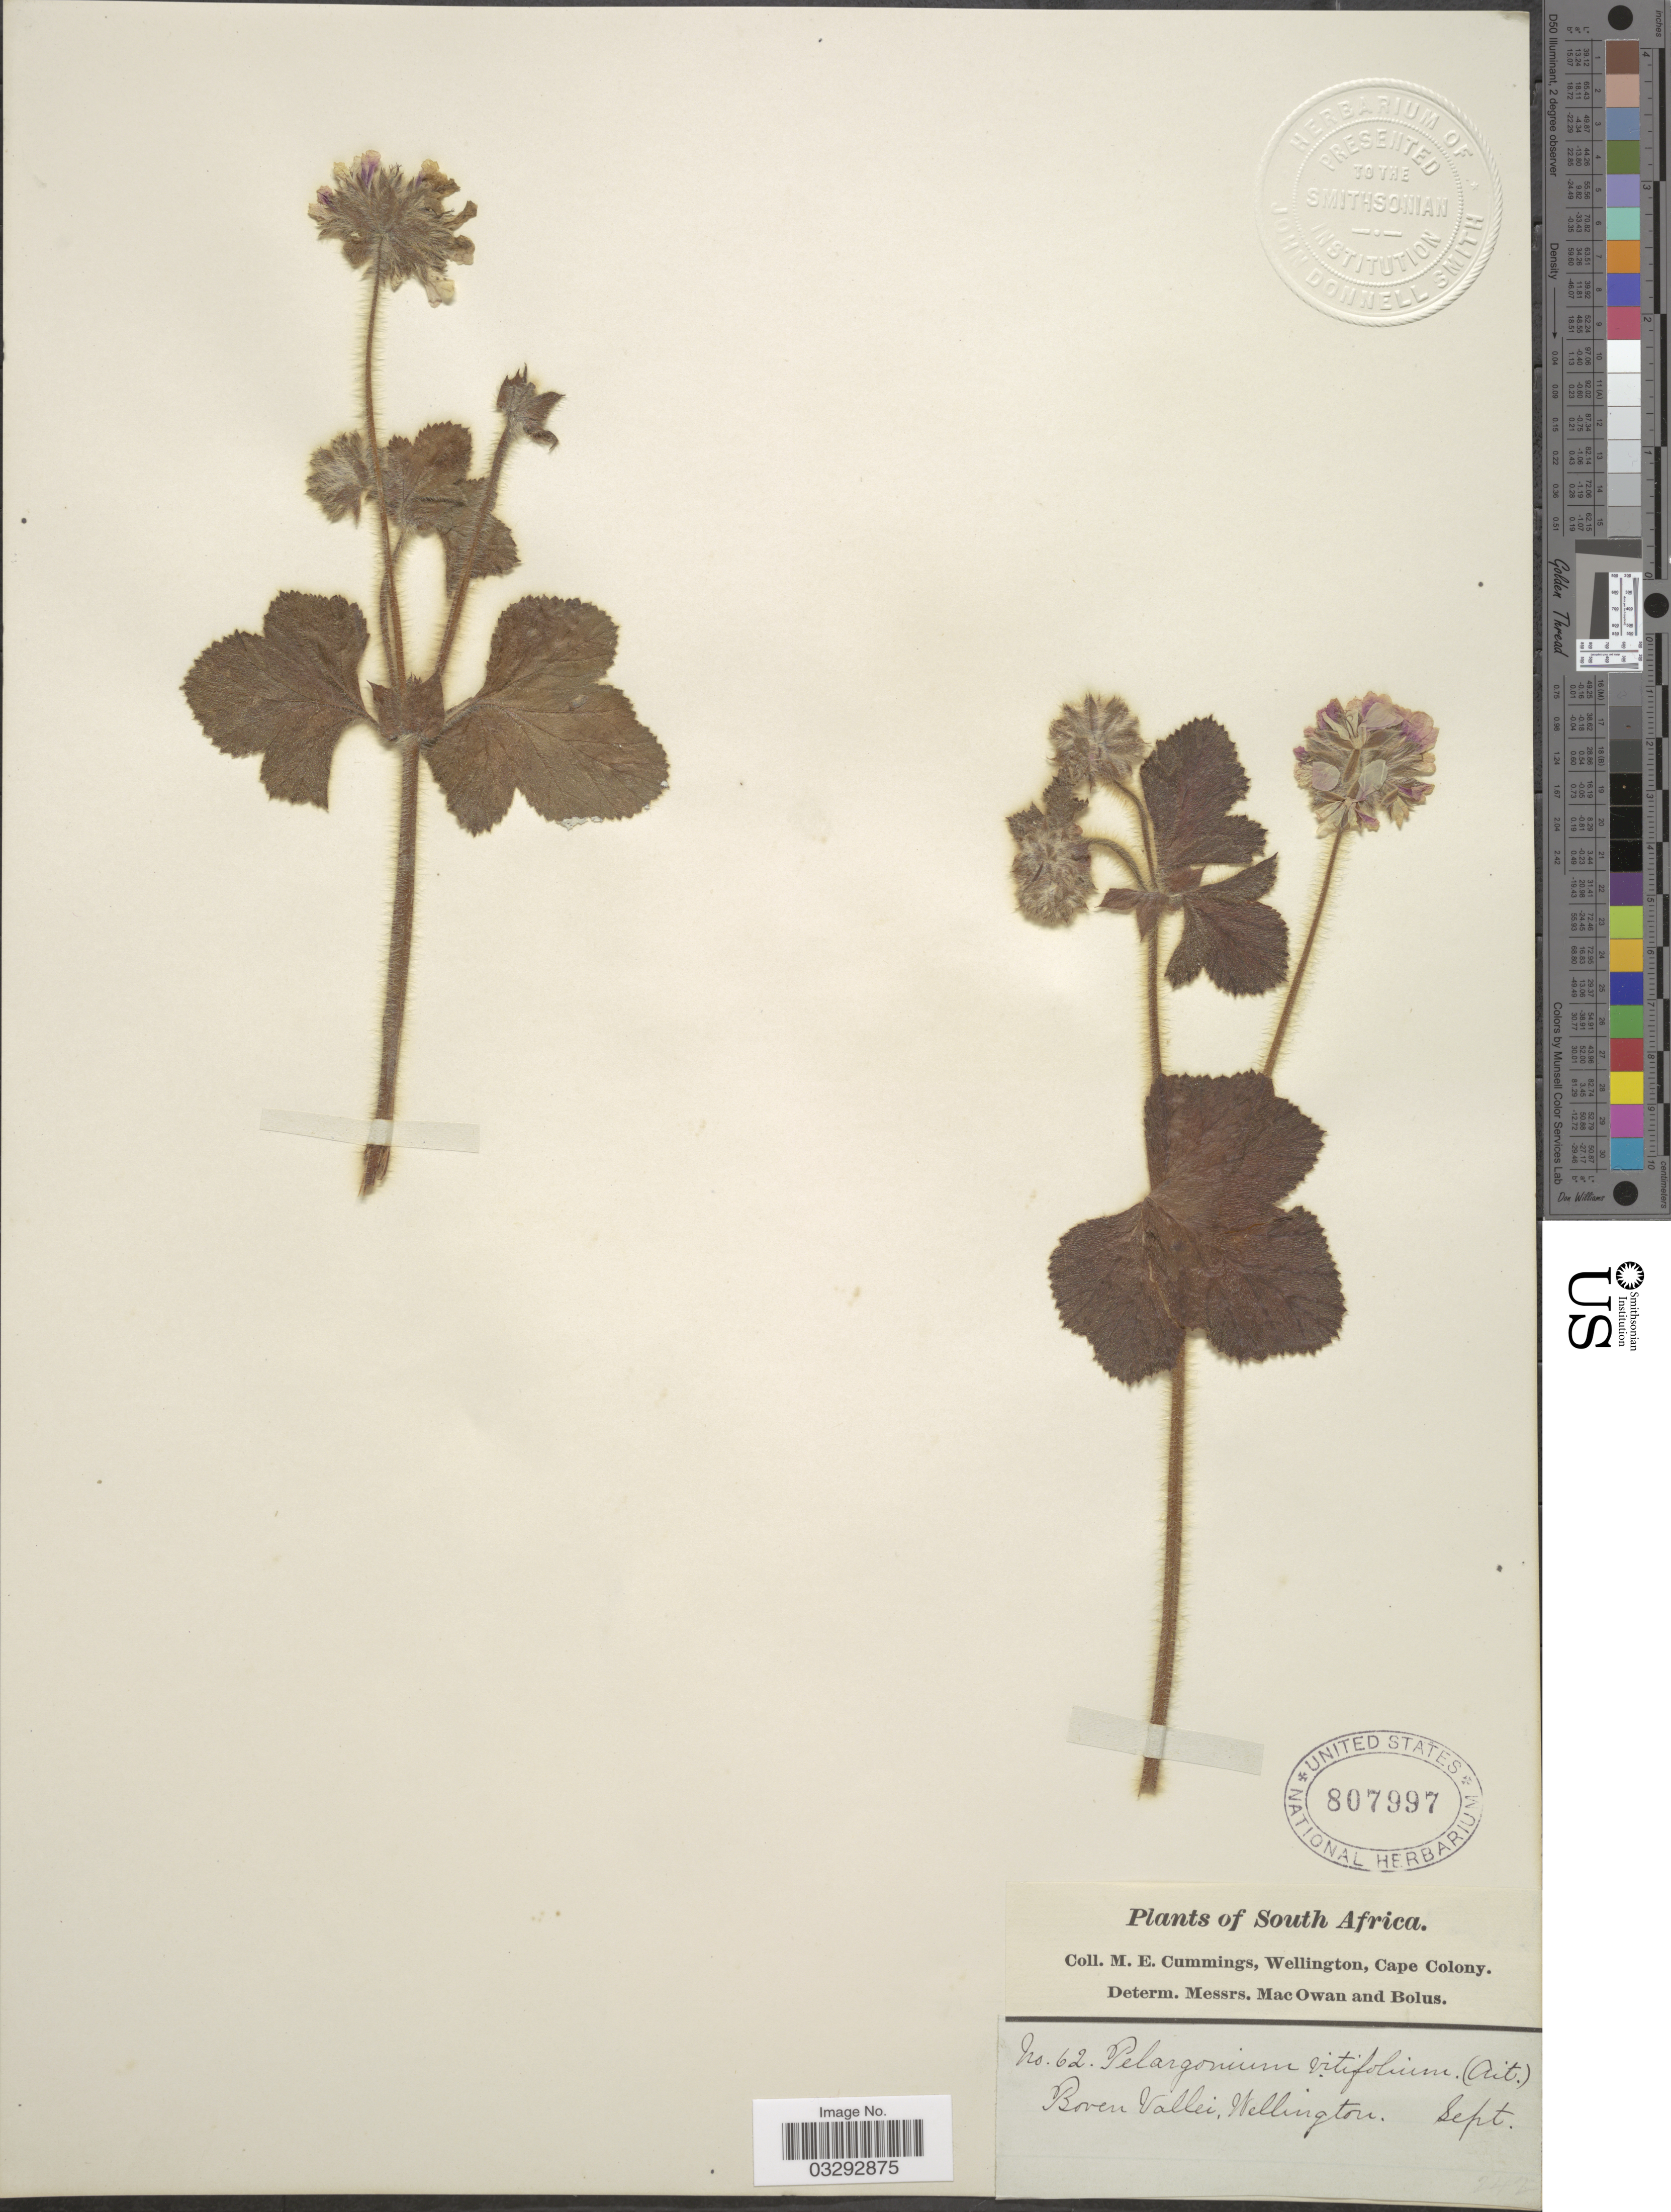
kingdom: Plantae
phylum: Tracheophyta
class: Magnoliopsida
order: Geraniales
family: Geraniaceae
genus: Pelargonium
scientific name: Pelargonium vitifolium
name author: (L.) L'Hér.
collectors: M. E. Cummings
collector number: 62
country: South Africa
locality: Boven Vallei, Wellington.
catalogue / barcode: US 807997